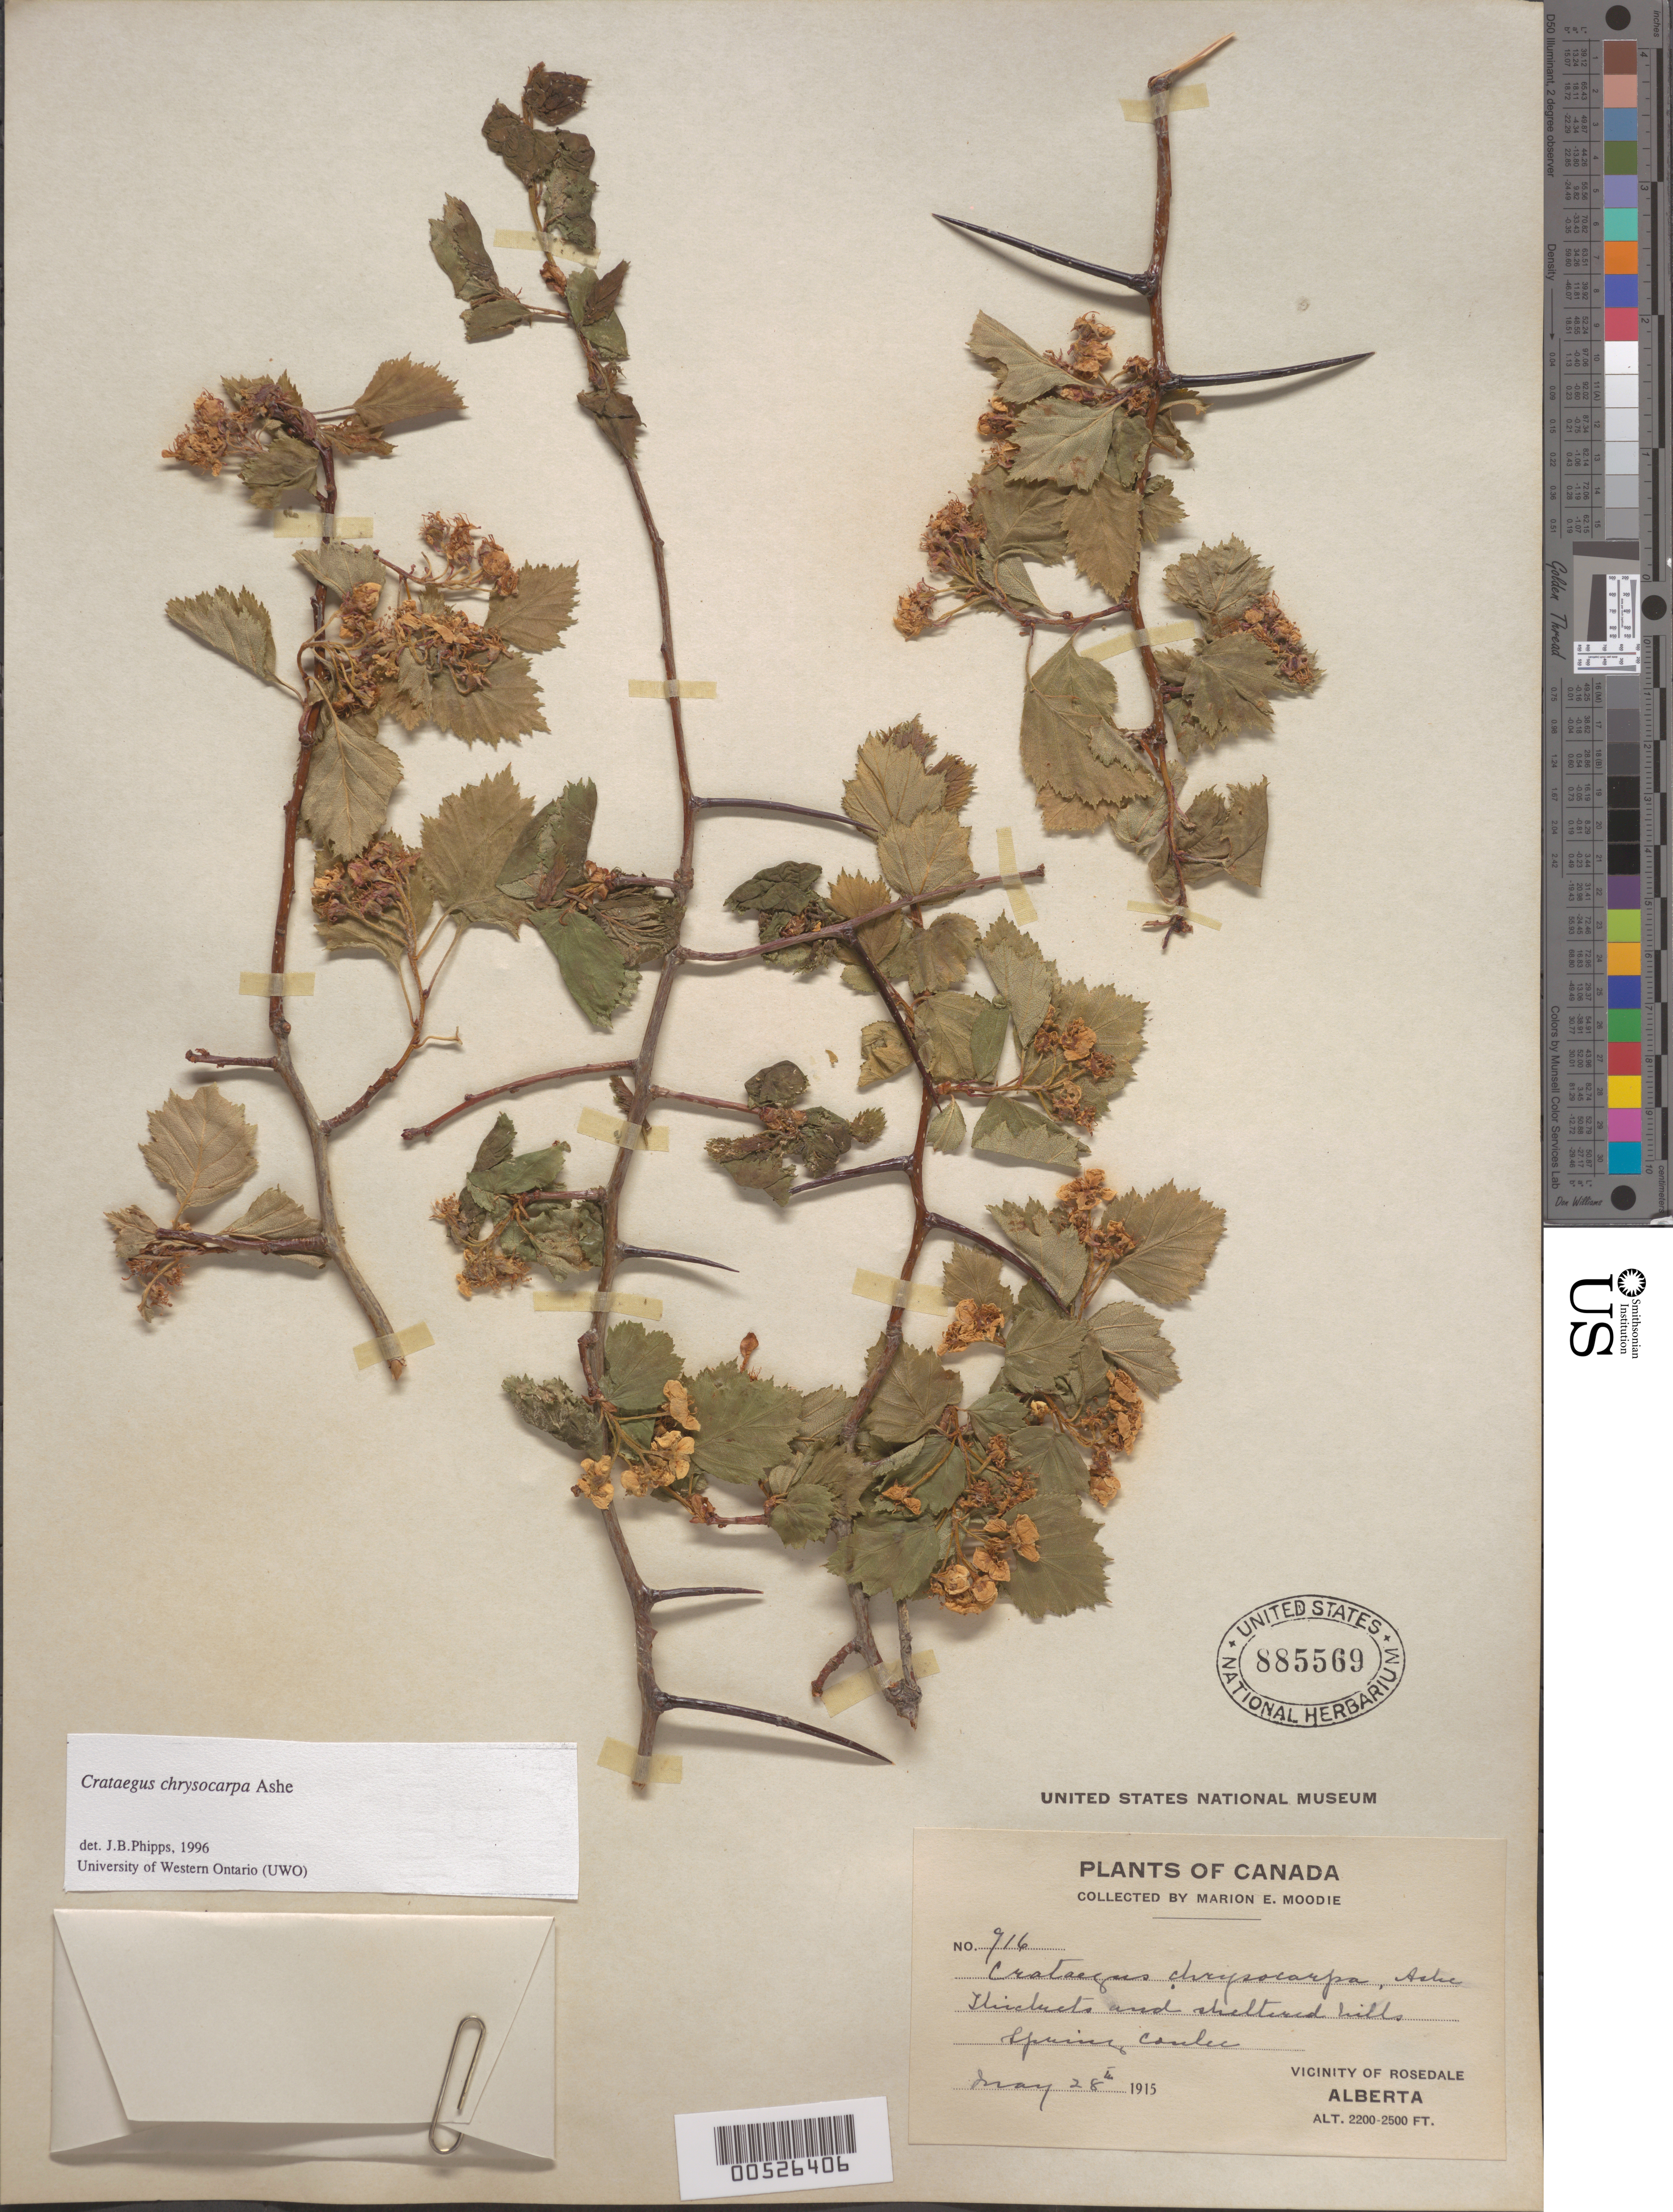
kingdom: Plantae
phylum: Tracheophyta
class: Magnoliopsida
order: Rosales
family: Rosaceae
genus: Crataegus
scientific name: Crataegus chrysocarpa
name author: Ashe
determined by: Phipps, James B., (UWO), University of Western Ontario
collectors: M. E. Moodie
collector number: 916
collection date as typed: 28 May 1915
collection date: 1915-05-28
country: Canada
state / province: Alberta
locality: Vicinity of Rosedale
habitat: Thickets and sheltered hills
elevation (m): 670.5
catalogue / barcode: US 885569